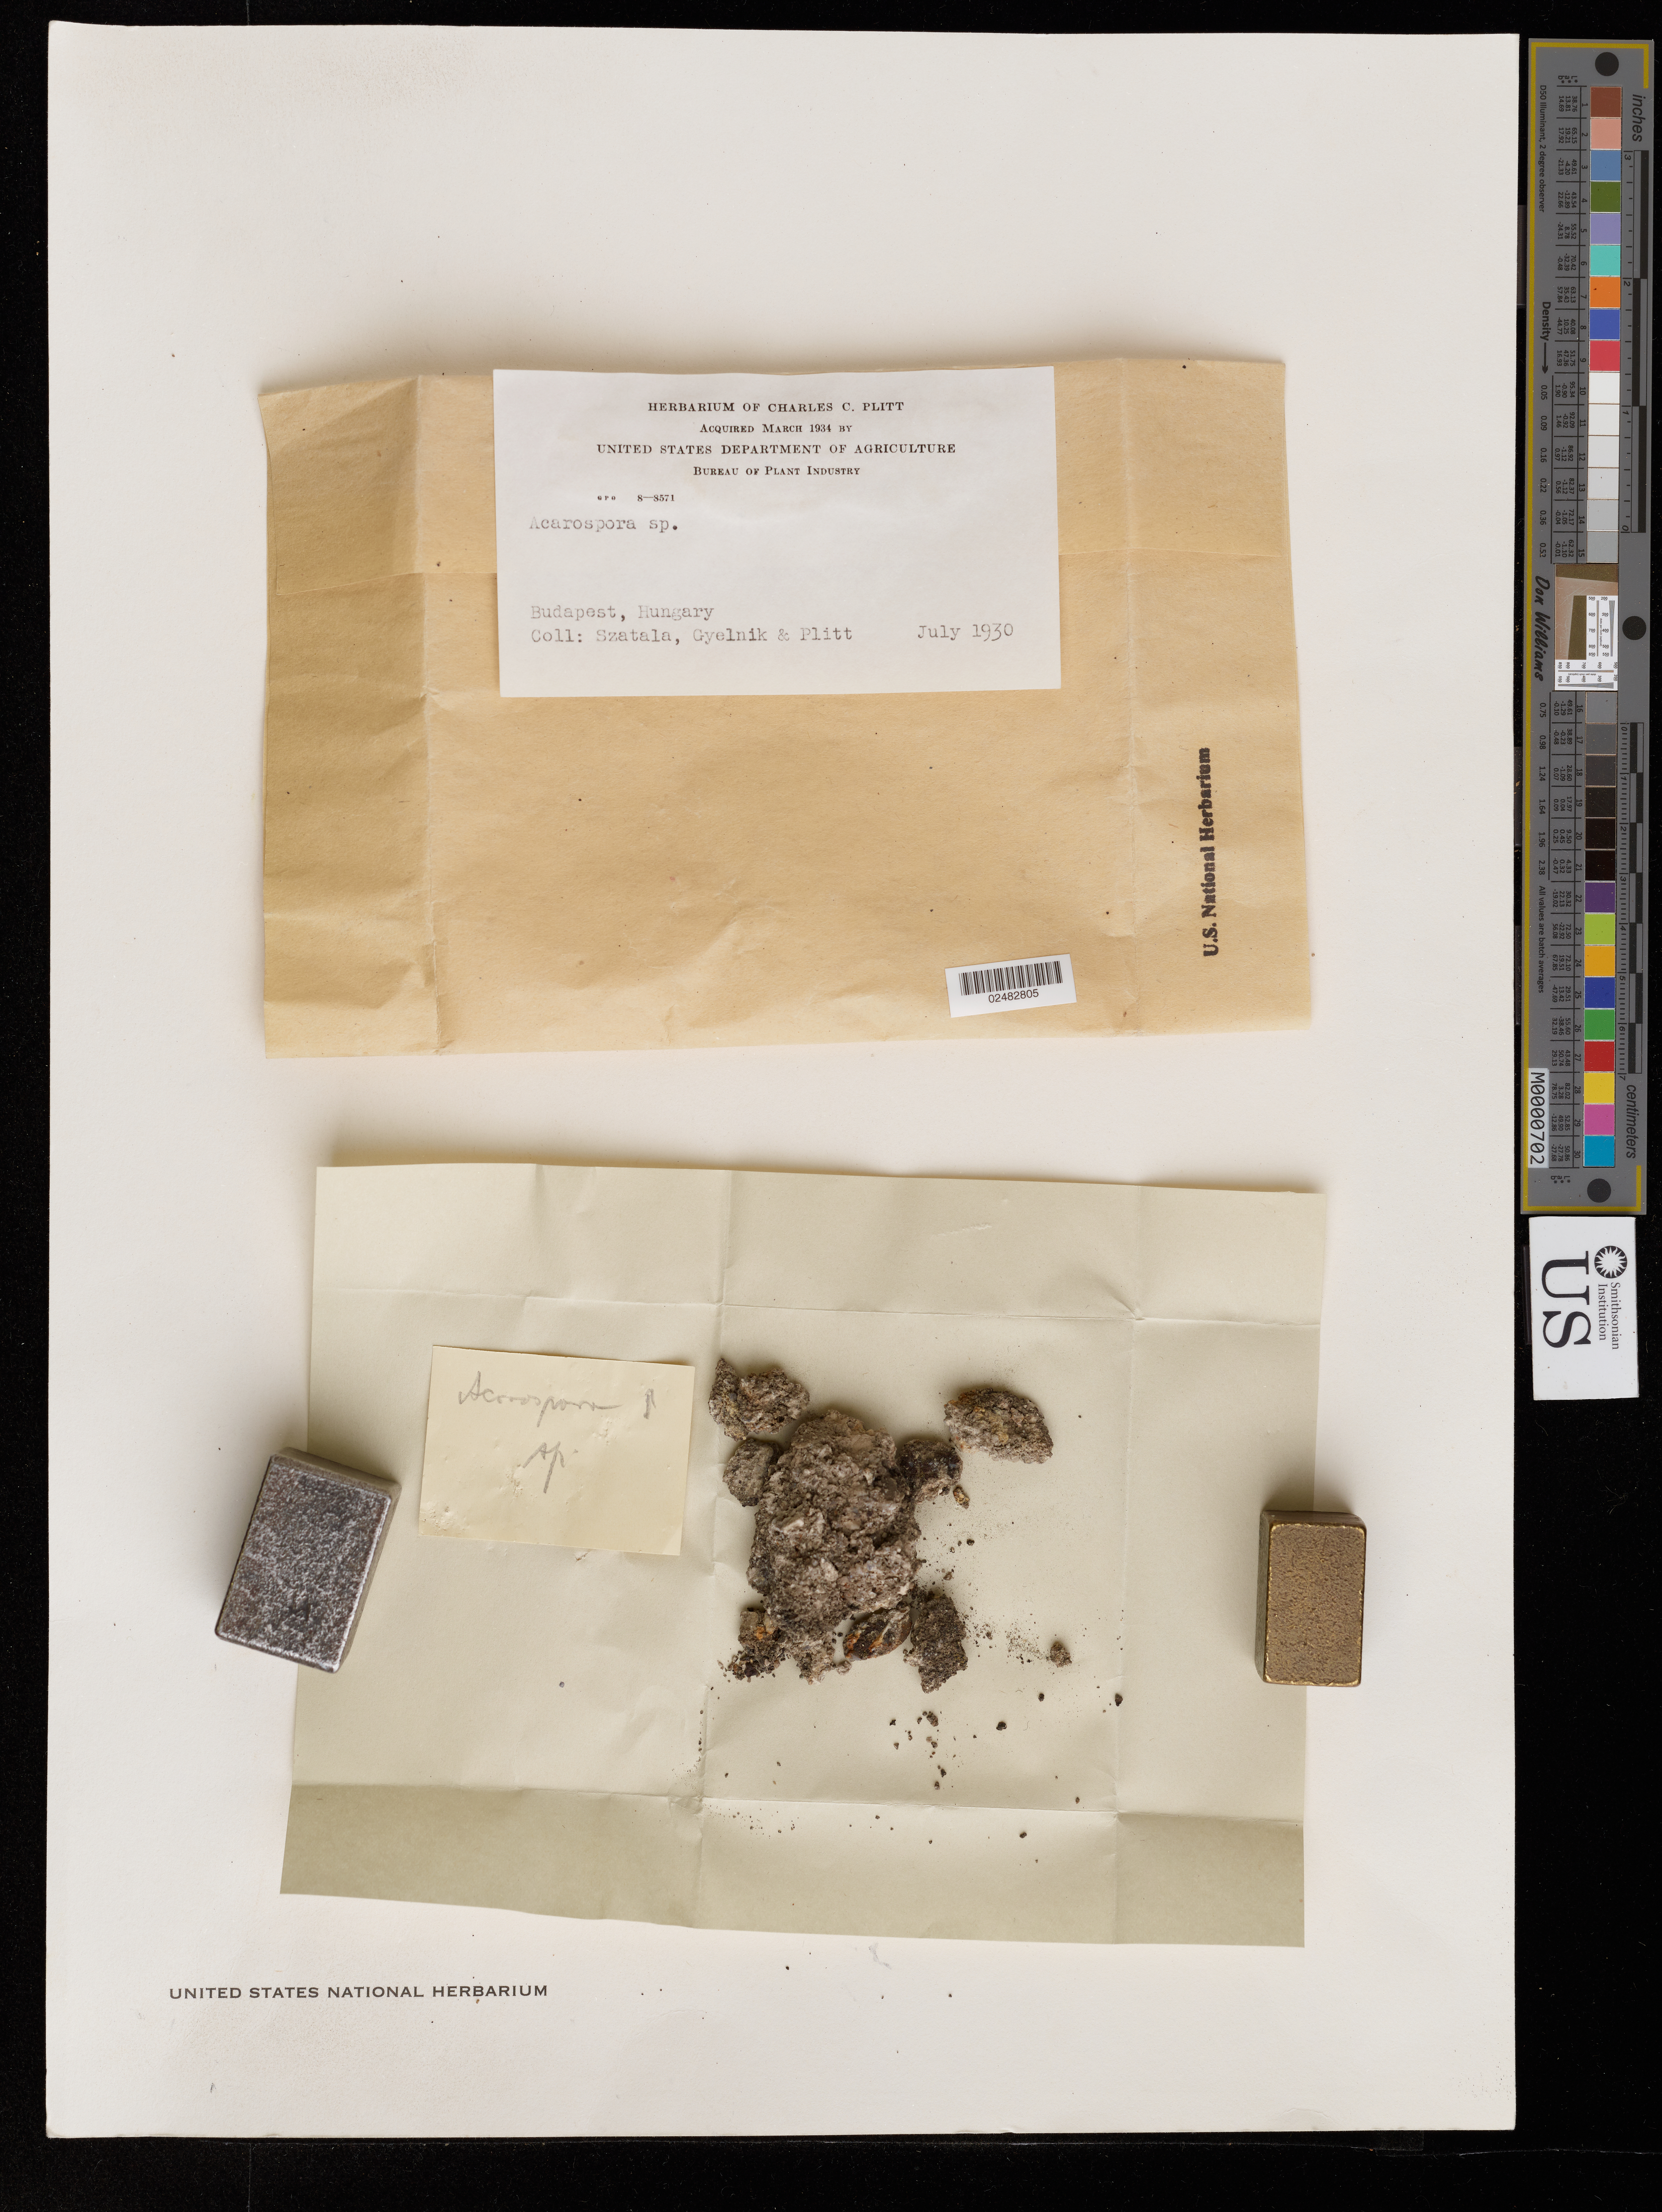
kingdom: Fungi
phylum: Ascomycota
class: Lecanoromycetes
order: Acarosporales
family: Acarosporaceae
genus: Acarospora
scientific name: Acarospora sp.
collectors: Szatala, Gyelnik & C. Plitt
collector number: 8-8571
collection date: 1930-07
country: Hungary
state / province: Budapest, Capital District of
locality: Budapest.